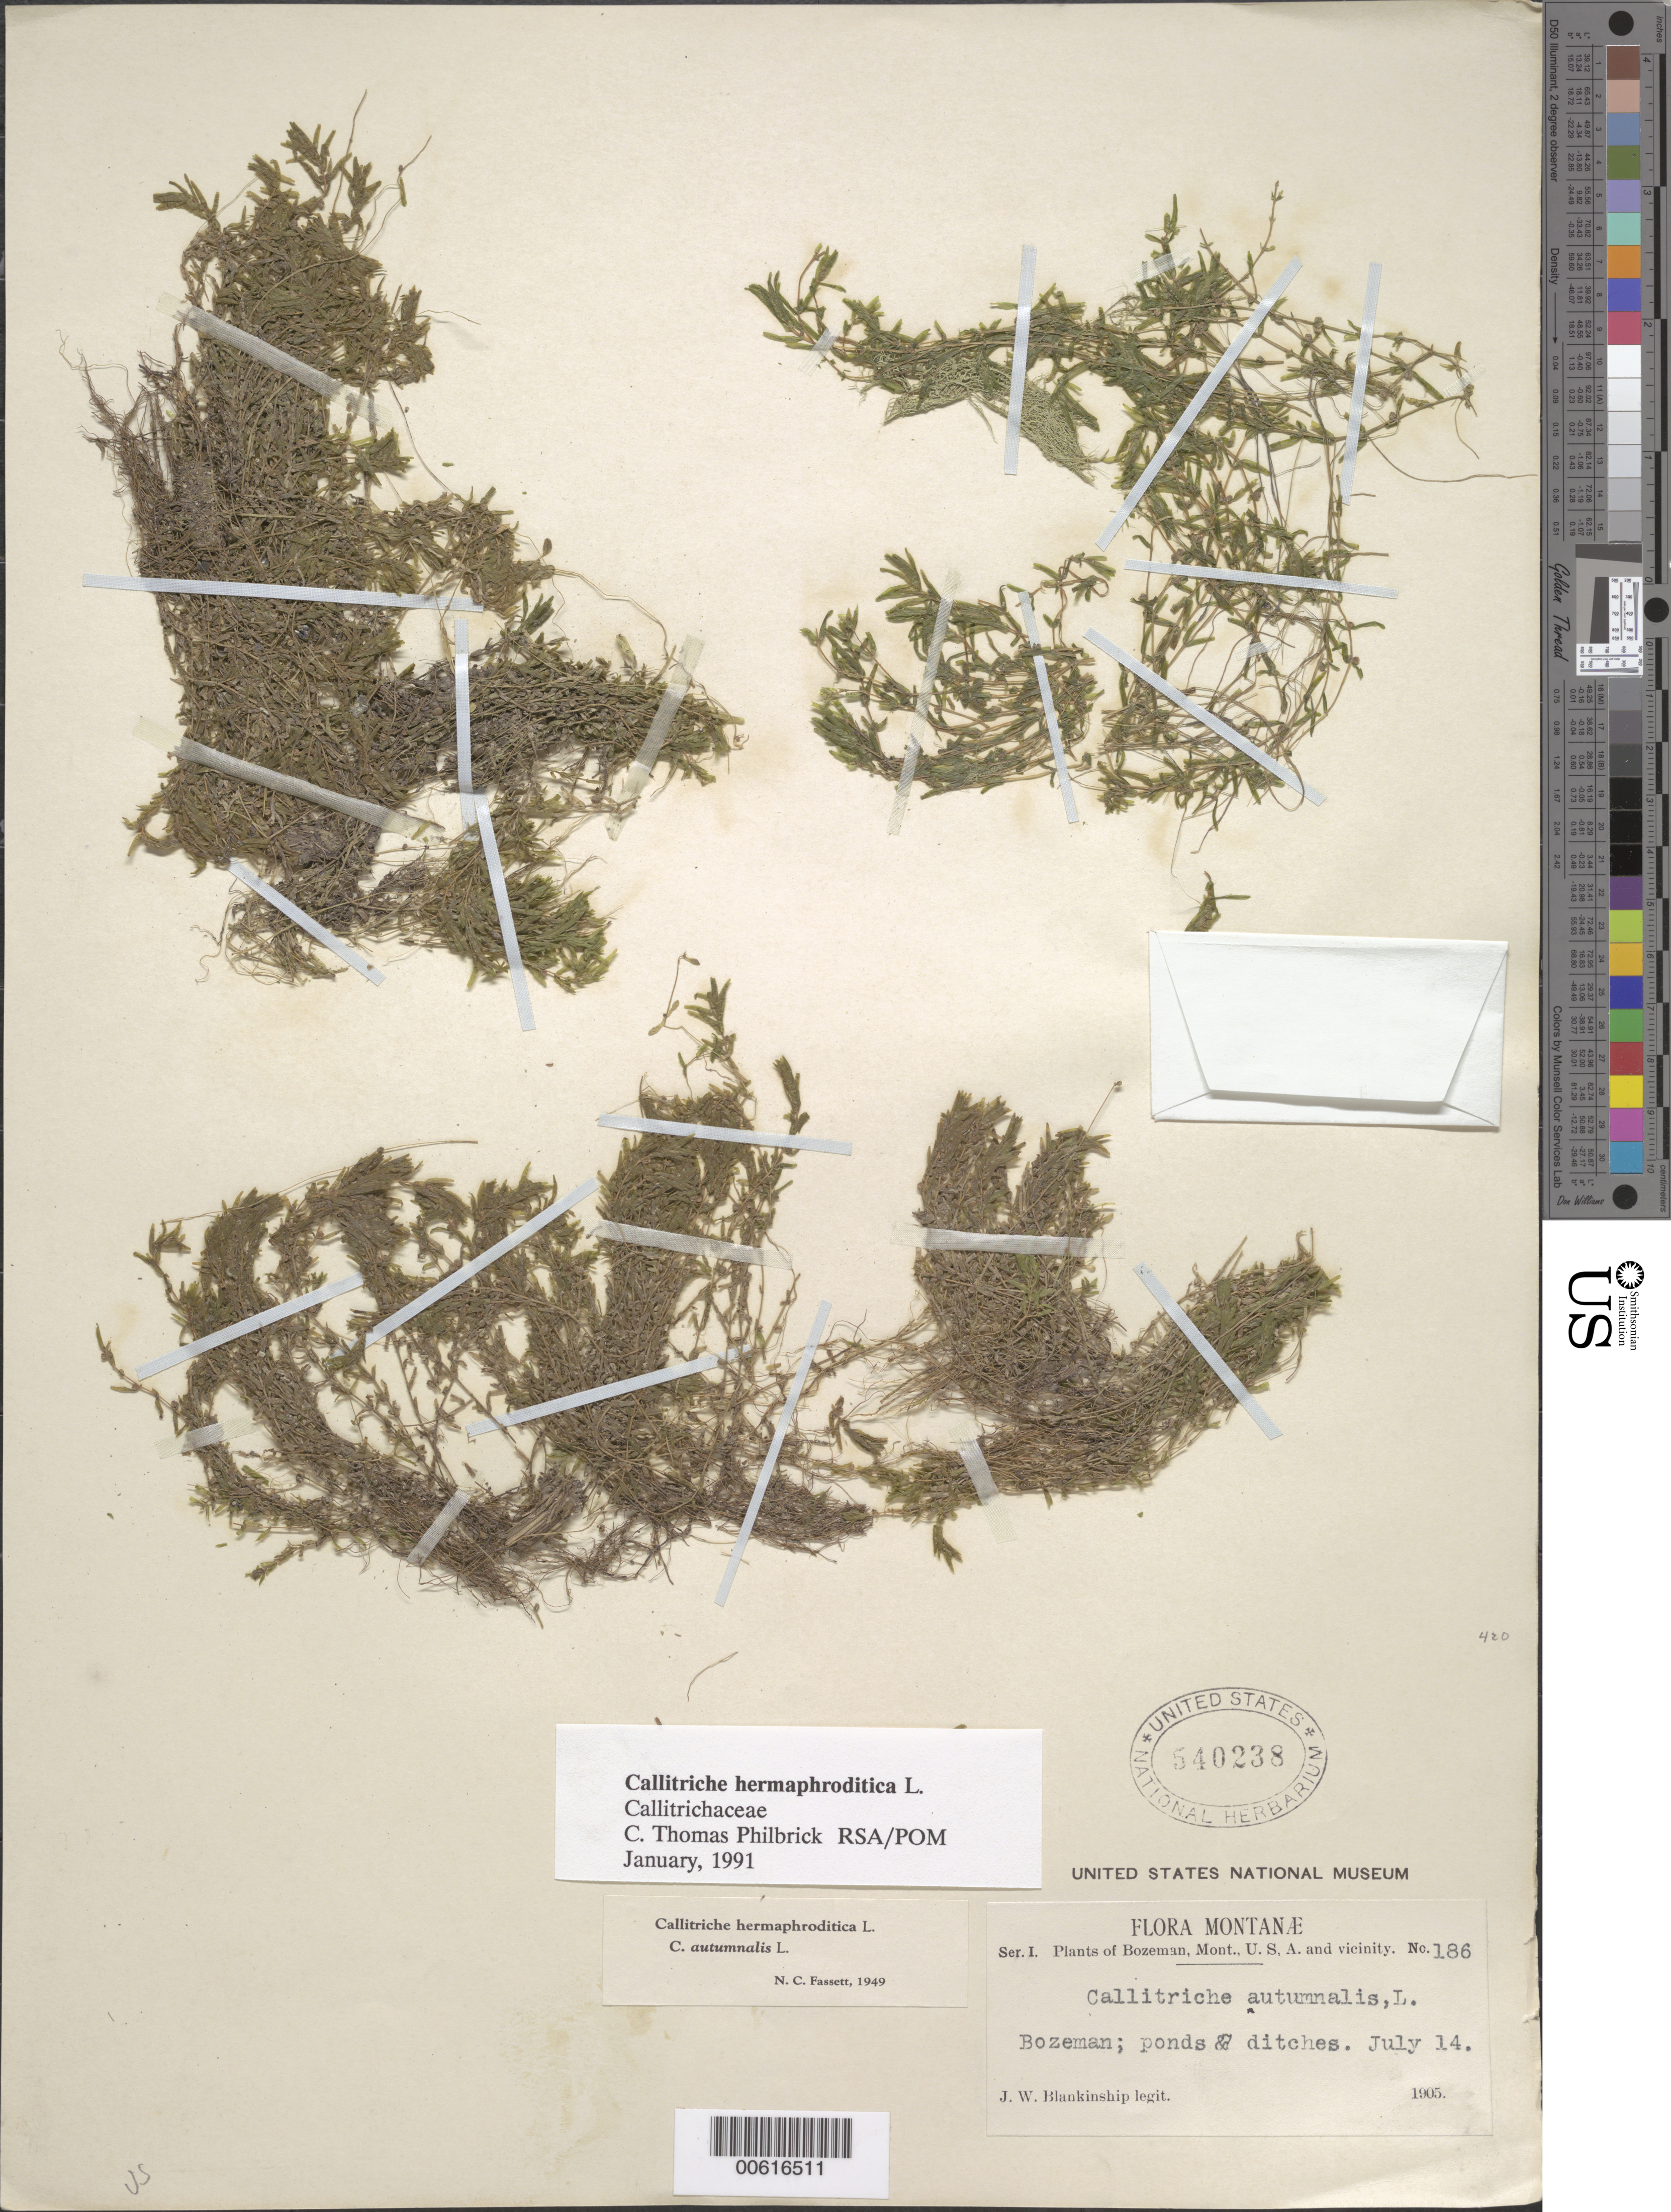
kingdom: Plantae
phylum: Tracheophyta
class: Magnoliopsida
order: Lamiales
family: Plantaginaceae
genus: Callitriche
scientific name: Callitriche hermaphroditica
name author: L.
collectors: J. W. Blankinship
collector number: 186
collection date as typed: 14 Jul 1905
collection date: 1905-07-14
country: United States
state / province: Montana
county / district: Gallatin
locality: Bozeman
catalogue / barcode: US 540238